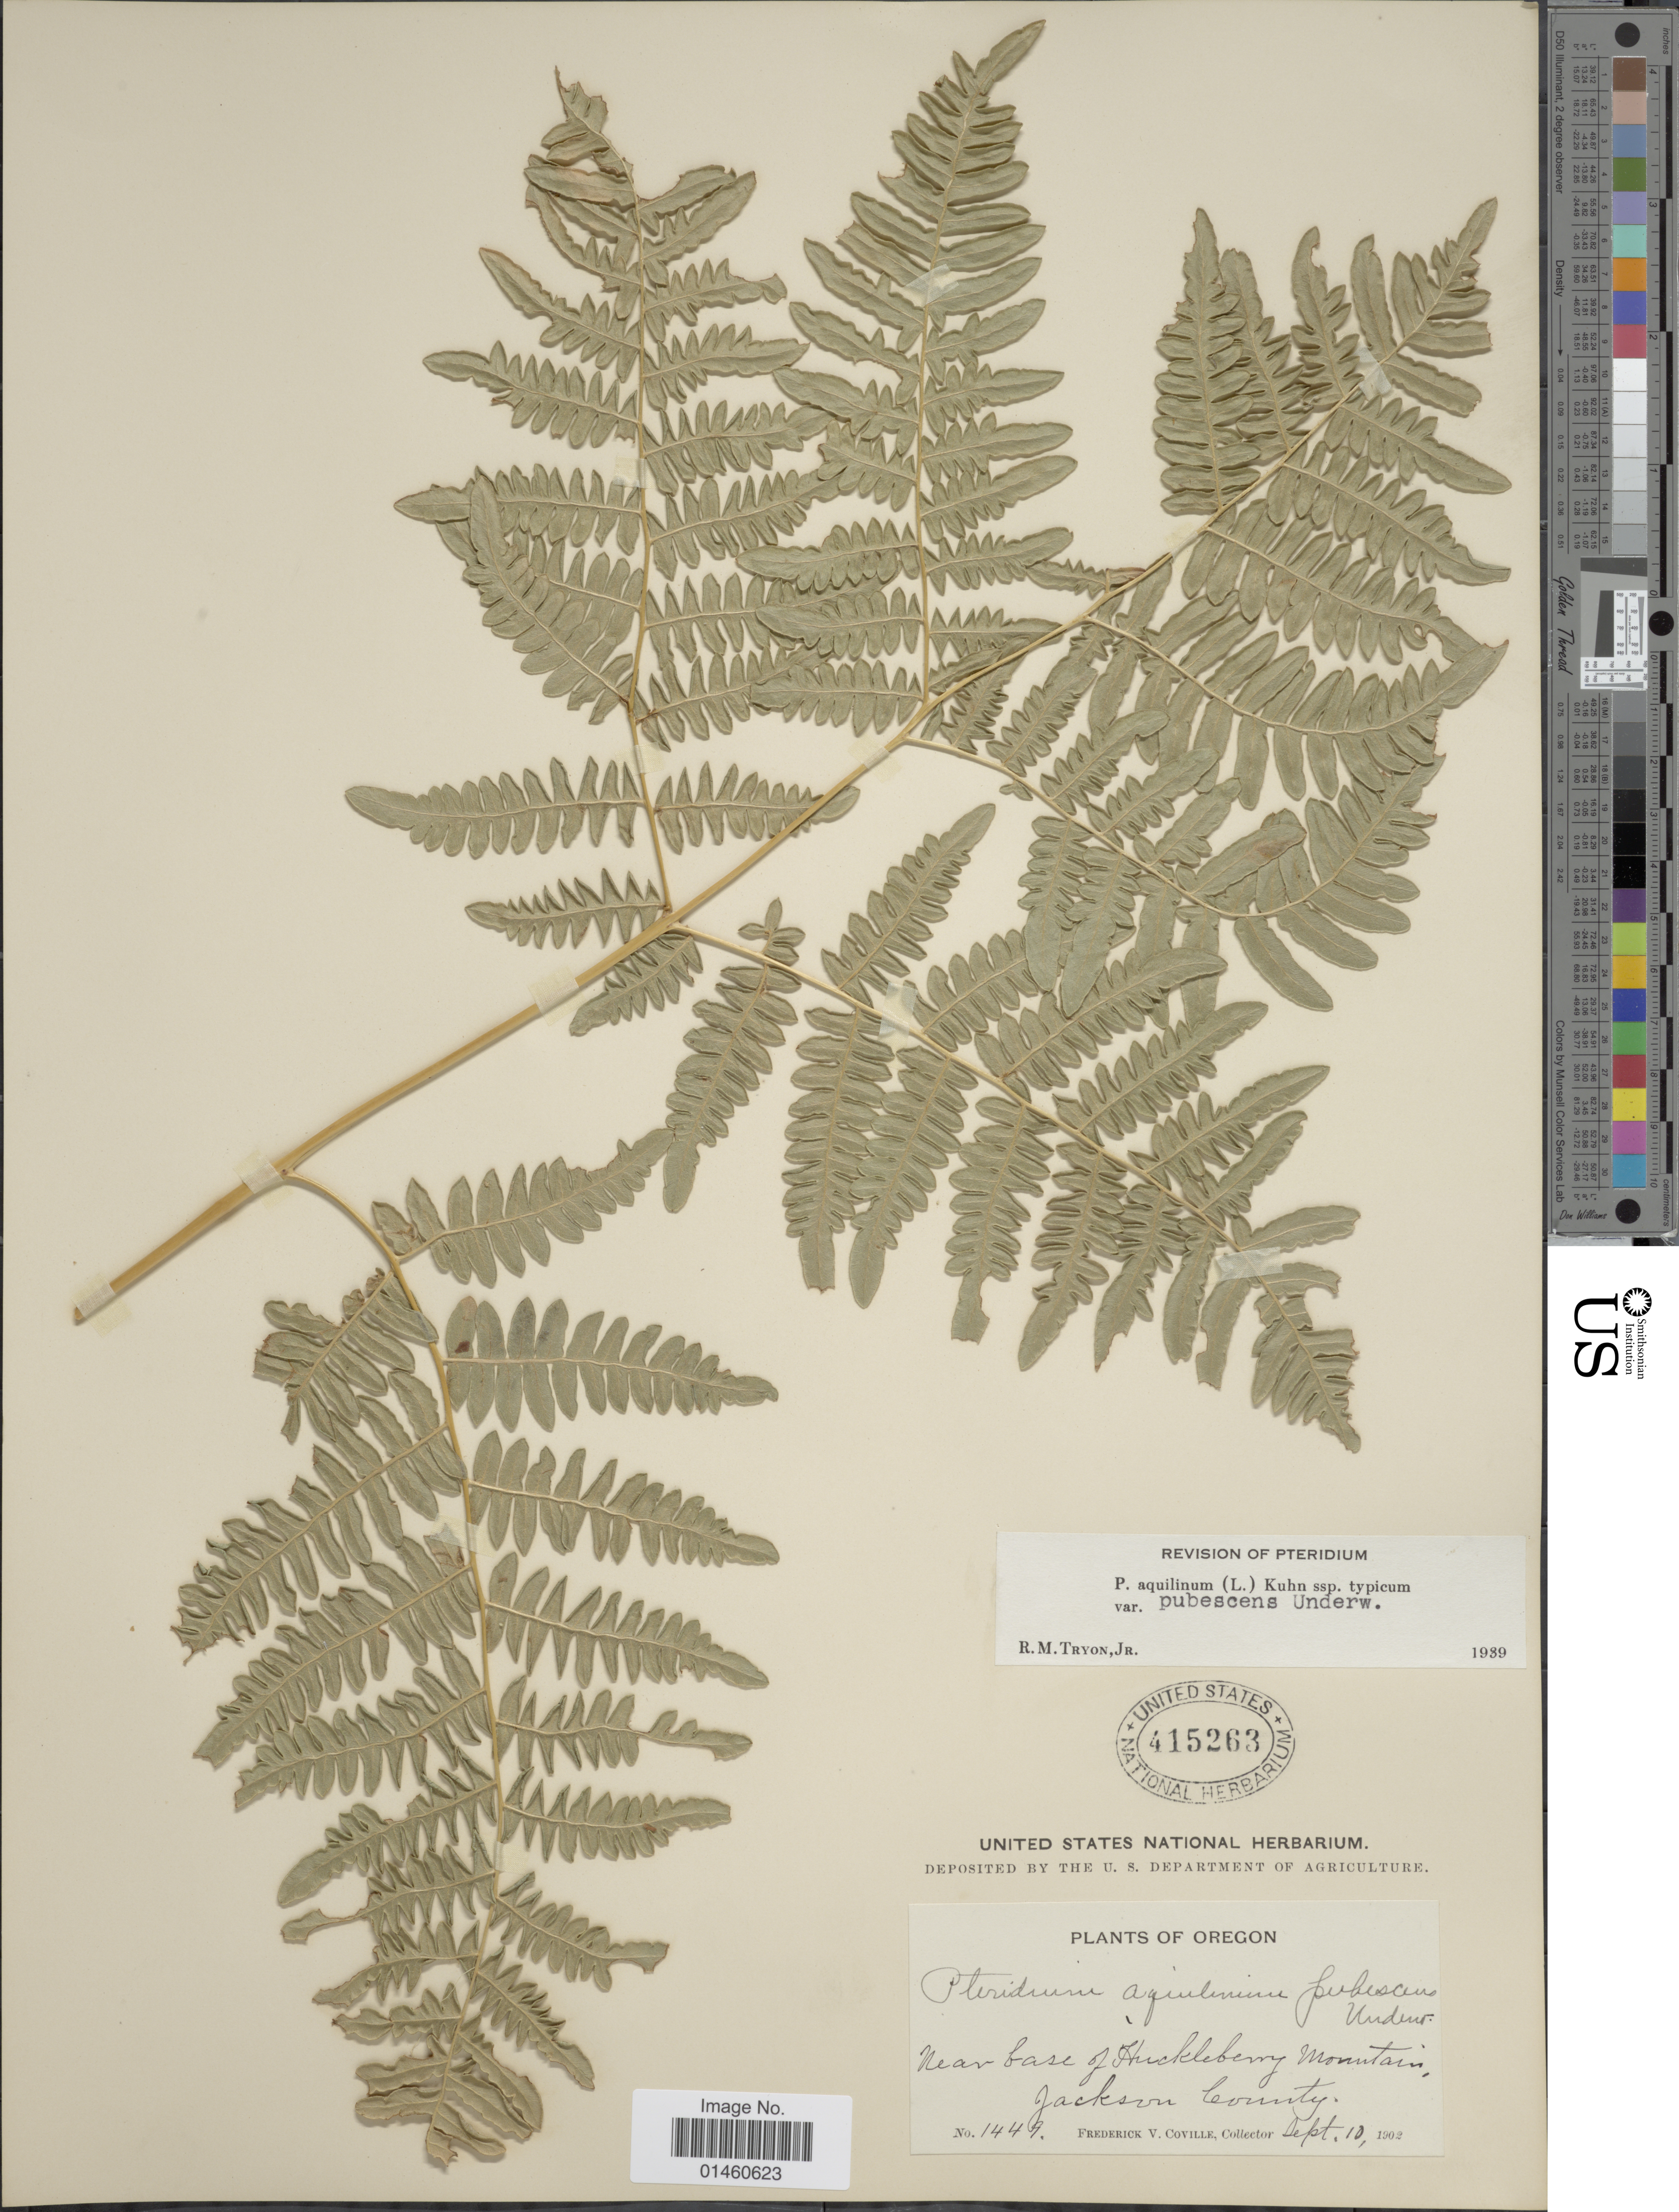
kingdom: Plantae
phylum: Tracheophyta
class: Polypodiopsida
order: Polypodiales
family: Dennstaedtiaceae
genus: Pteridium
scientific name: Pteridium pubescens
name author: (Underw.) Christenh.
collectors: F. V. Coville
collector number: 1449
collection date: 1902-09-10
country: United States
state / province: Oregon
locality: Near base of Thickleberry Mountain, Jackson County.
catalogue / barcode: US 415263